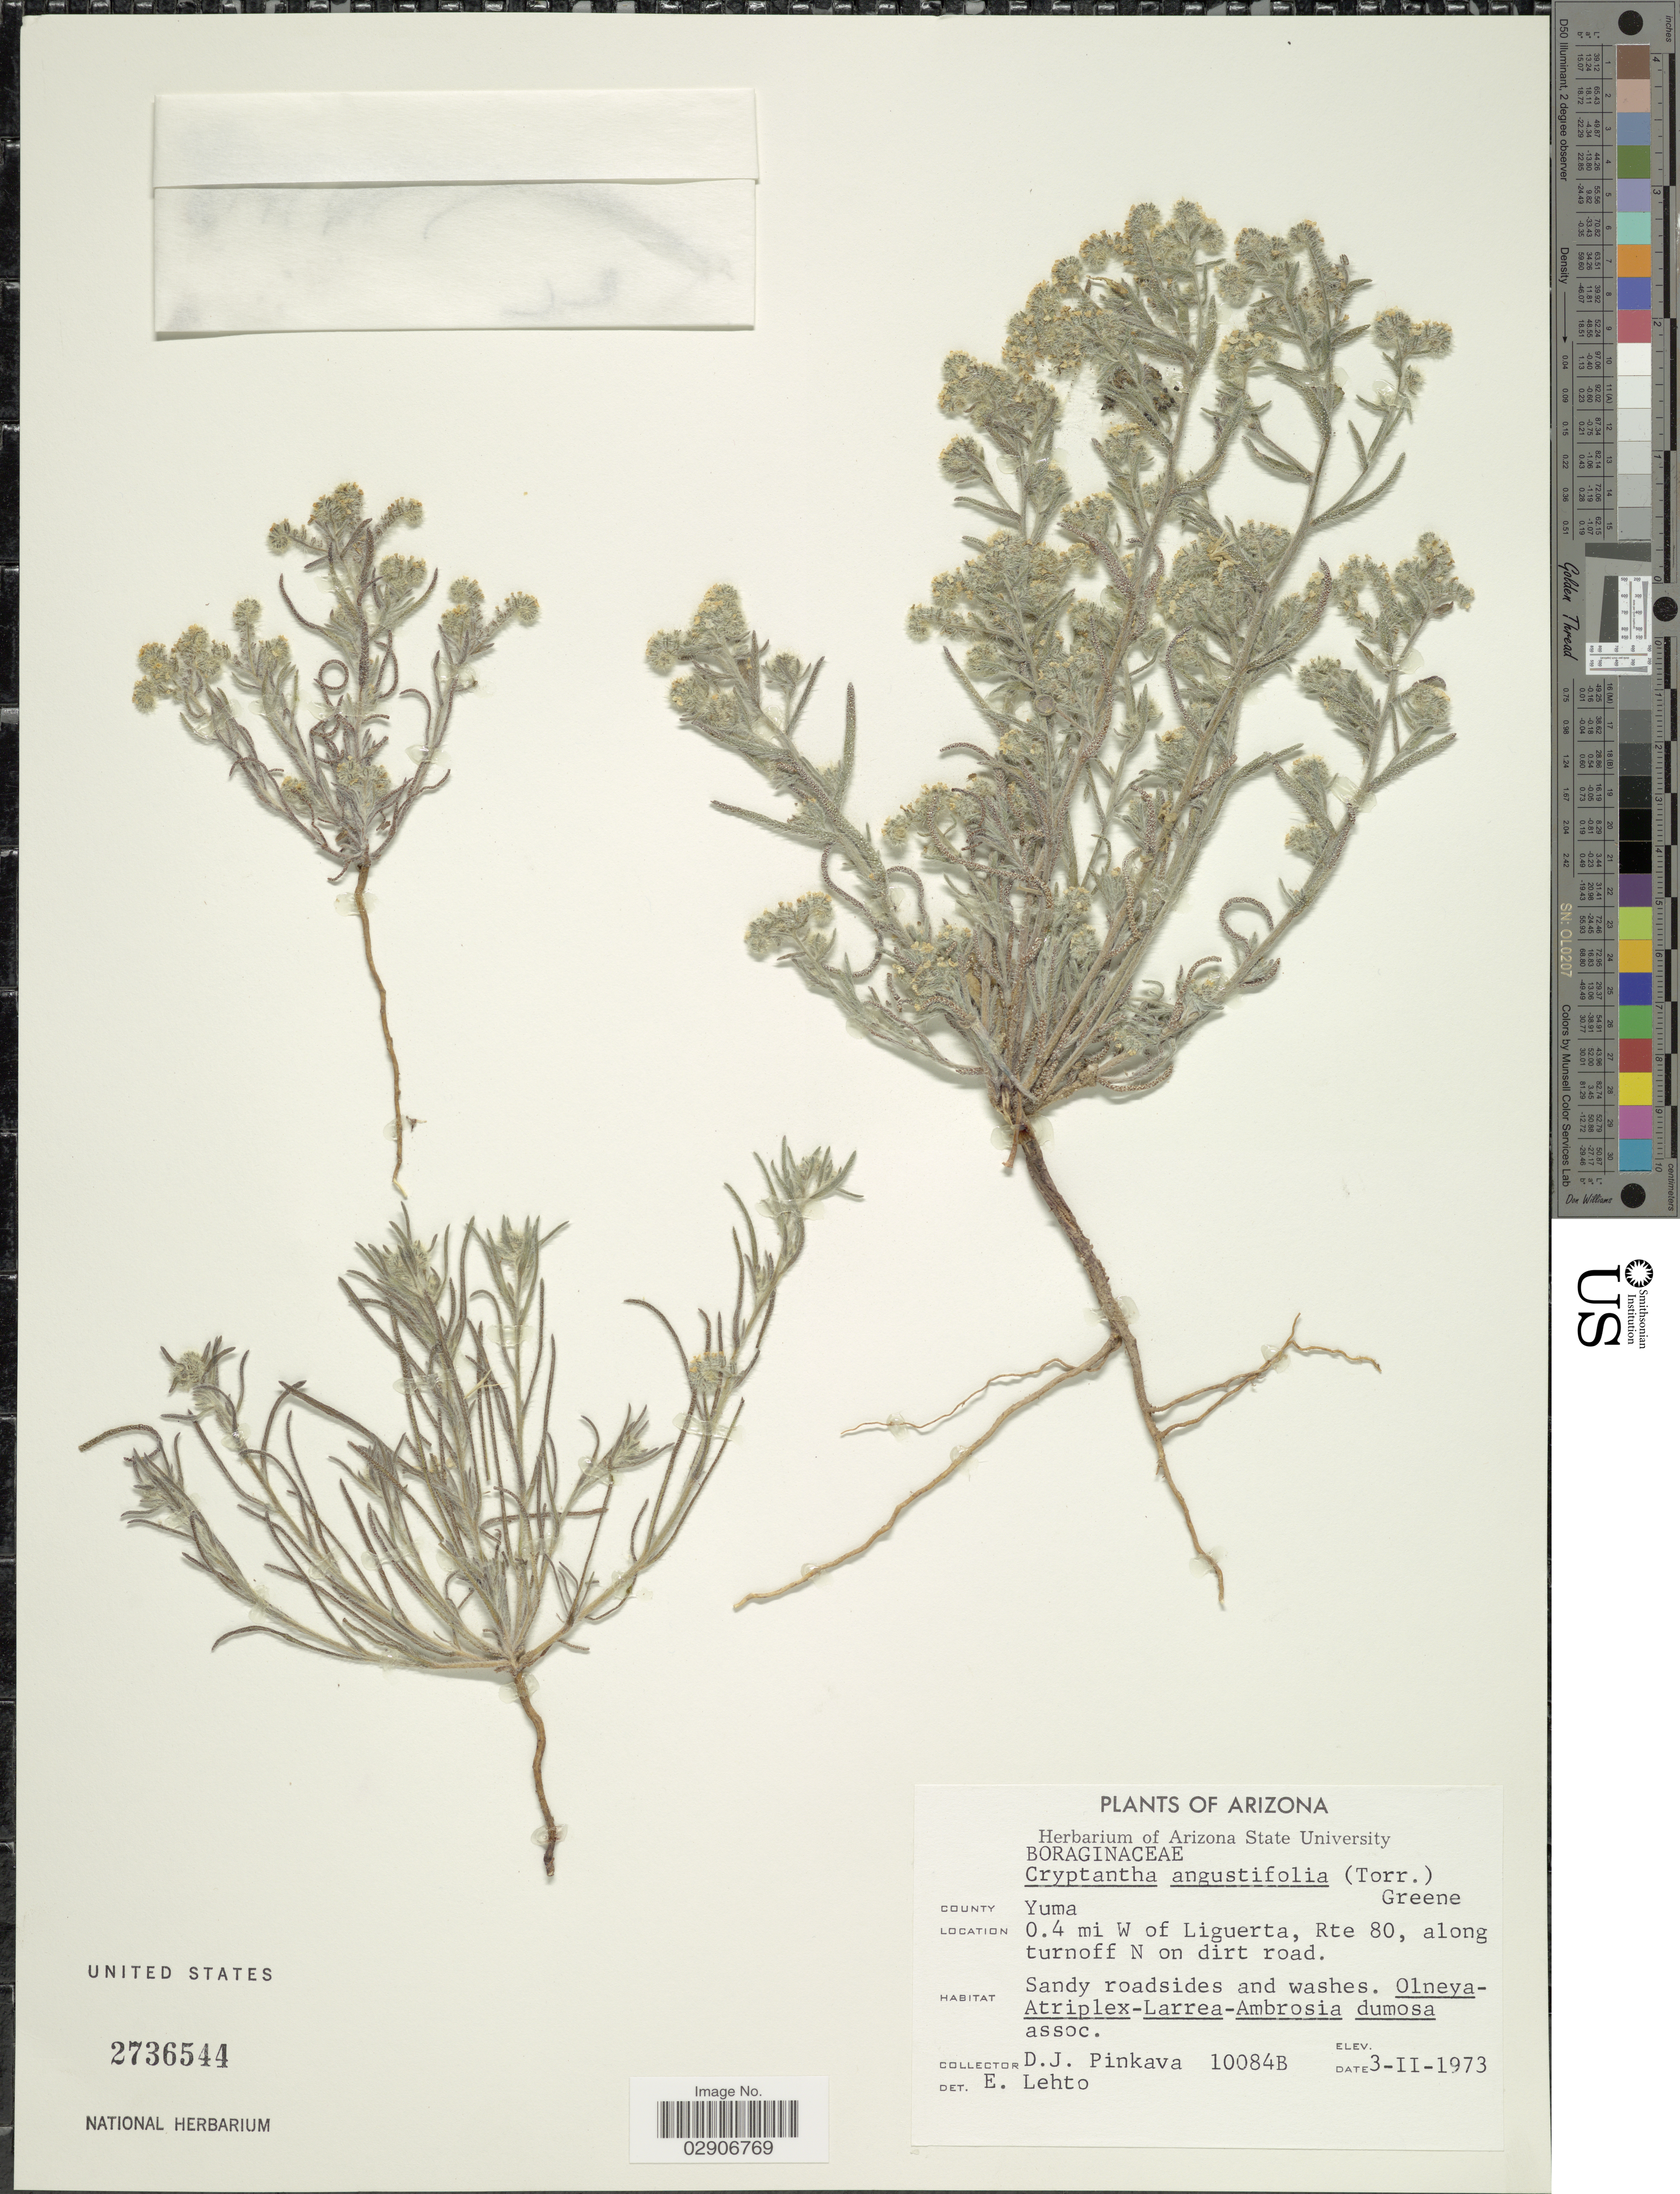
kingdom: Plantae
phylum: Tracheophyta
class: Magnoliopsida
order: Boraginales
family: Boraginaceae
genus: Cryptantha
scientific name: Cryptantha angustifolia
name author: (Torr.) Greene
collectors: D. J. Pinkava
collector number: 10084B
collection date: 1973-02-03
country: United States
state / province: Arizona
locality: County Yuma. 0.4 mi W of Liguerta, Rte 80, along turnoff N on dirt road.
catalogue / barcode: US 2736544